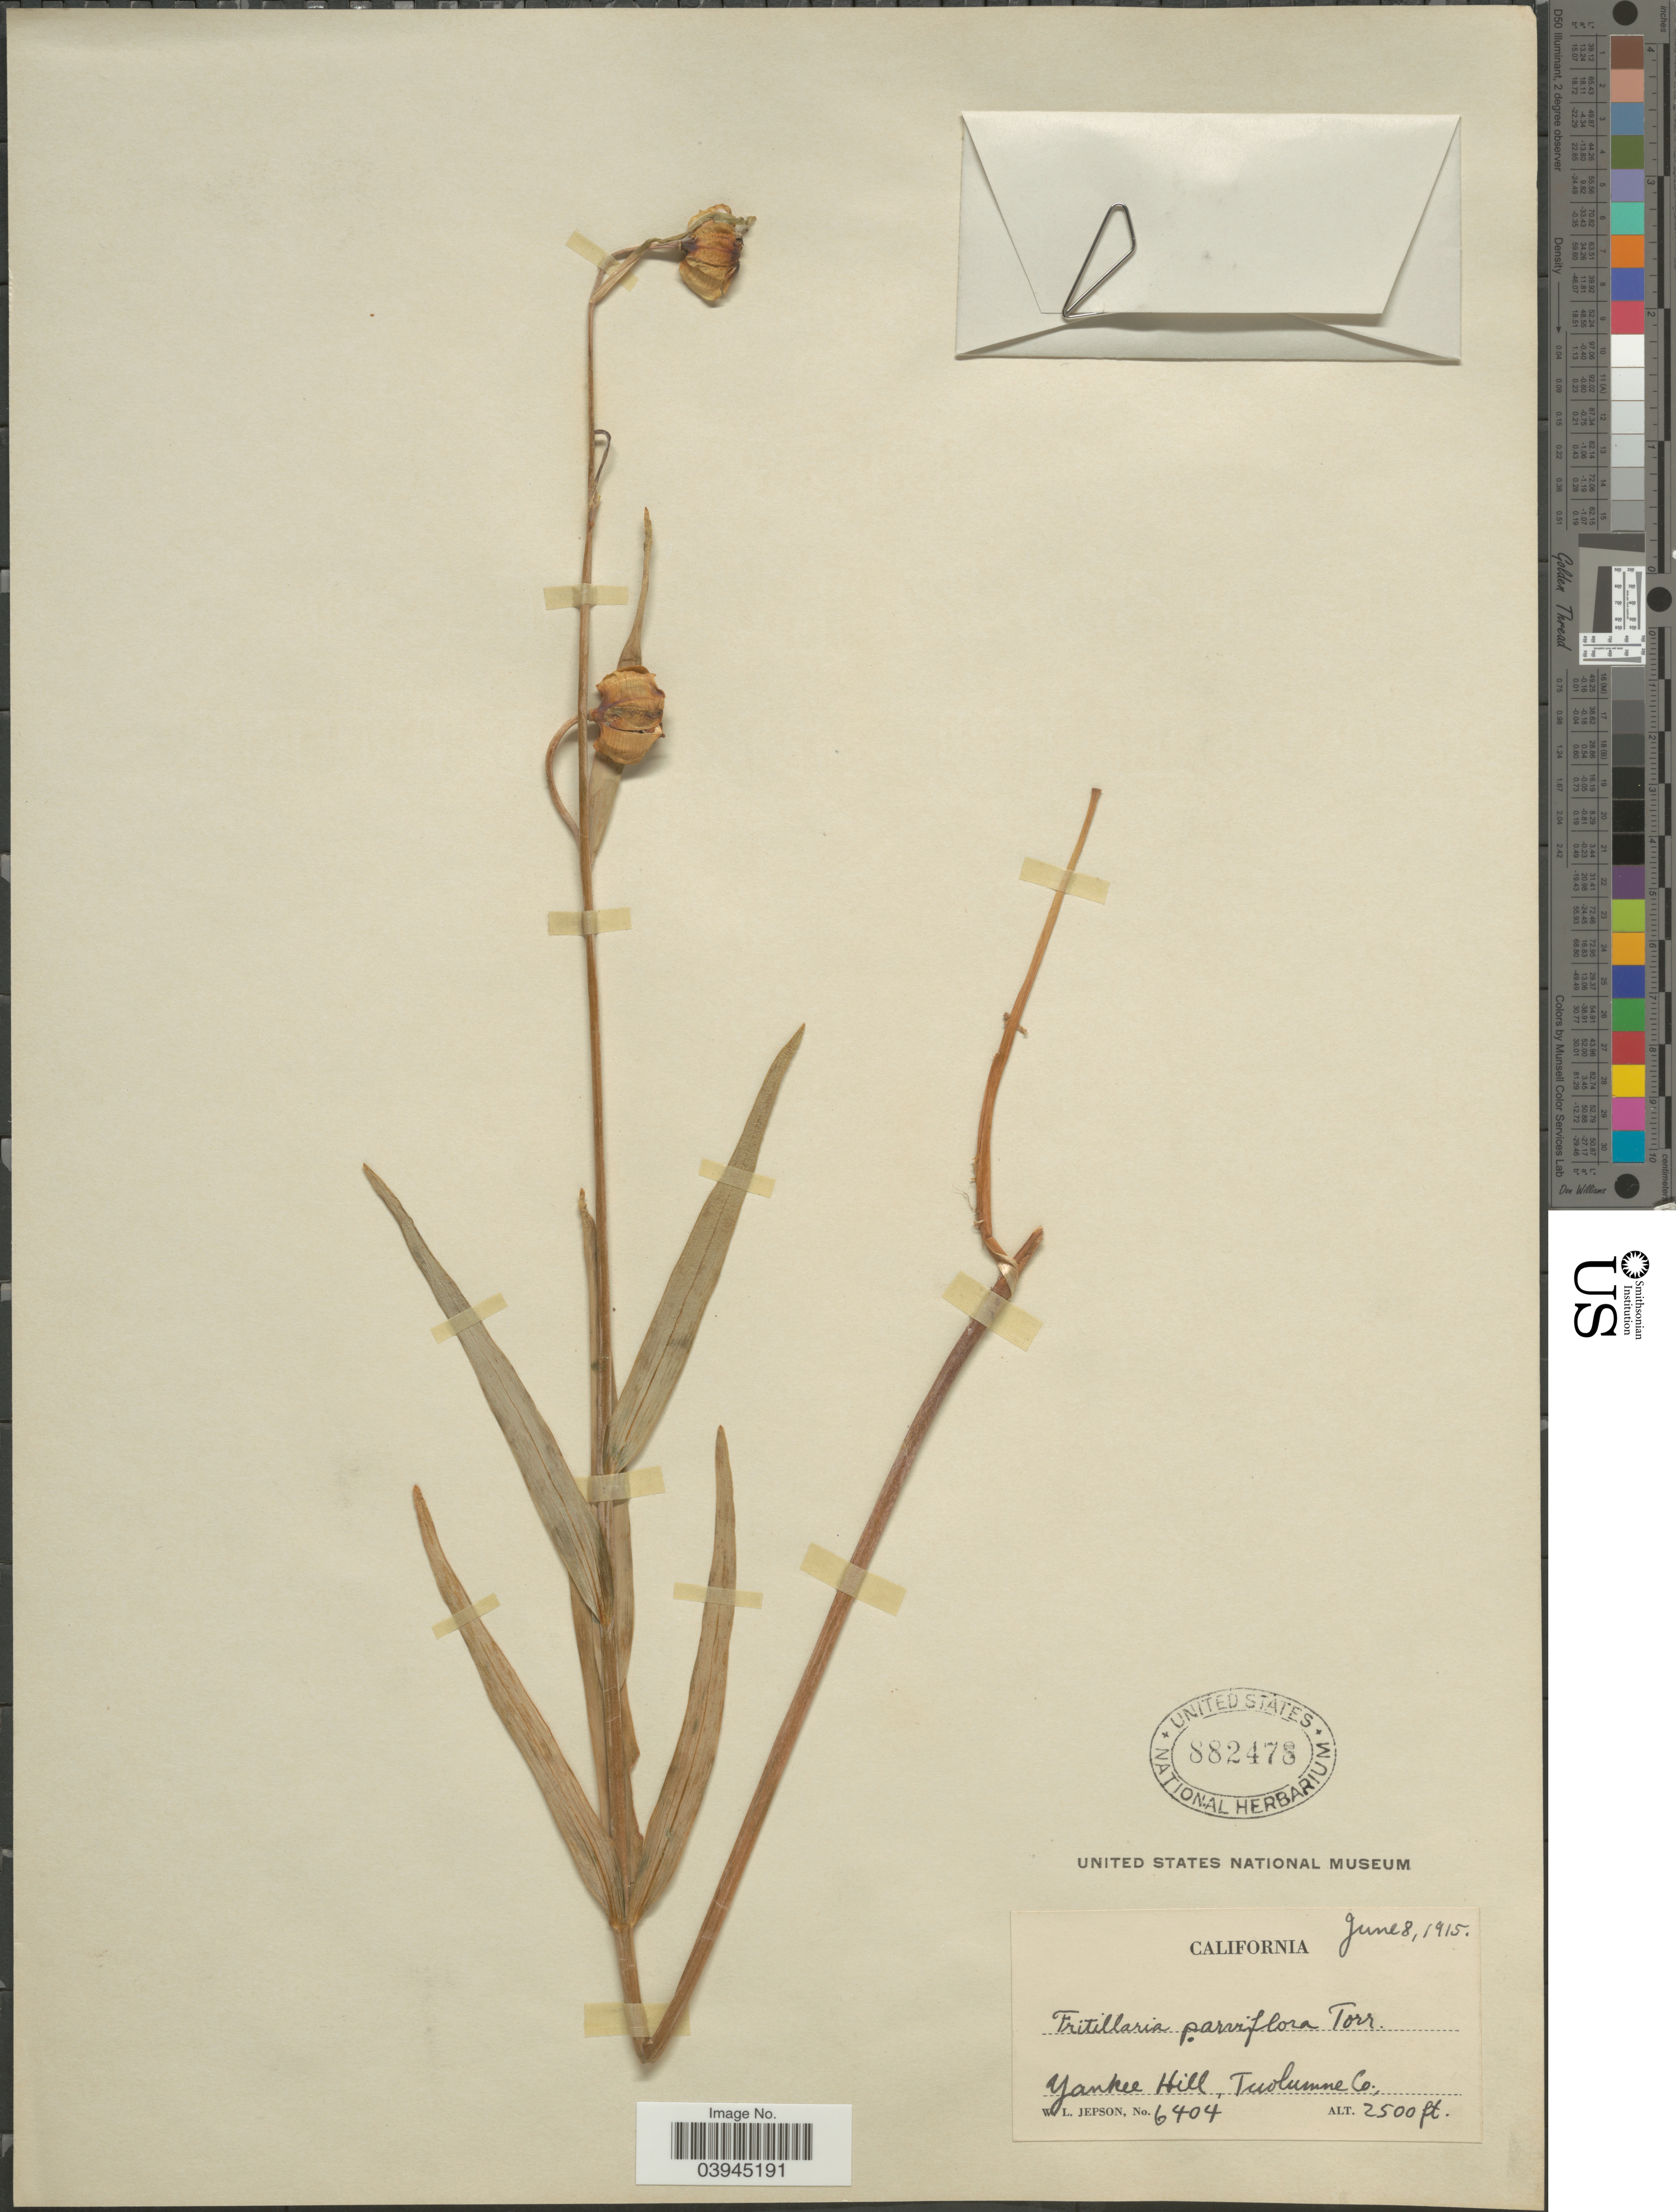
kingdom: Plantae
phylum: Tracheophyta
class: Liliopsida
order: Liliales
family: Liliaceae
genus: Fritillaria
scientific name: Fritillaria parviflora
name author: Torr.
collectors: W. L. Jepson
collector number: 6404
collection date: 1915-06-08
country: United States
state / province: California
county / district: Tuolumne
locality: Yankee Hill, Tuolumne Co.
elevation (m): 762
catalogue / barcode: US 882478